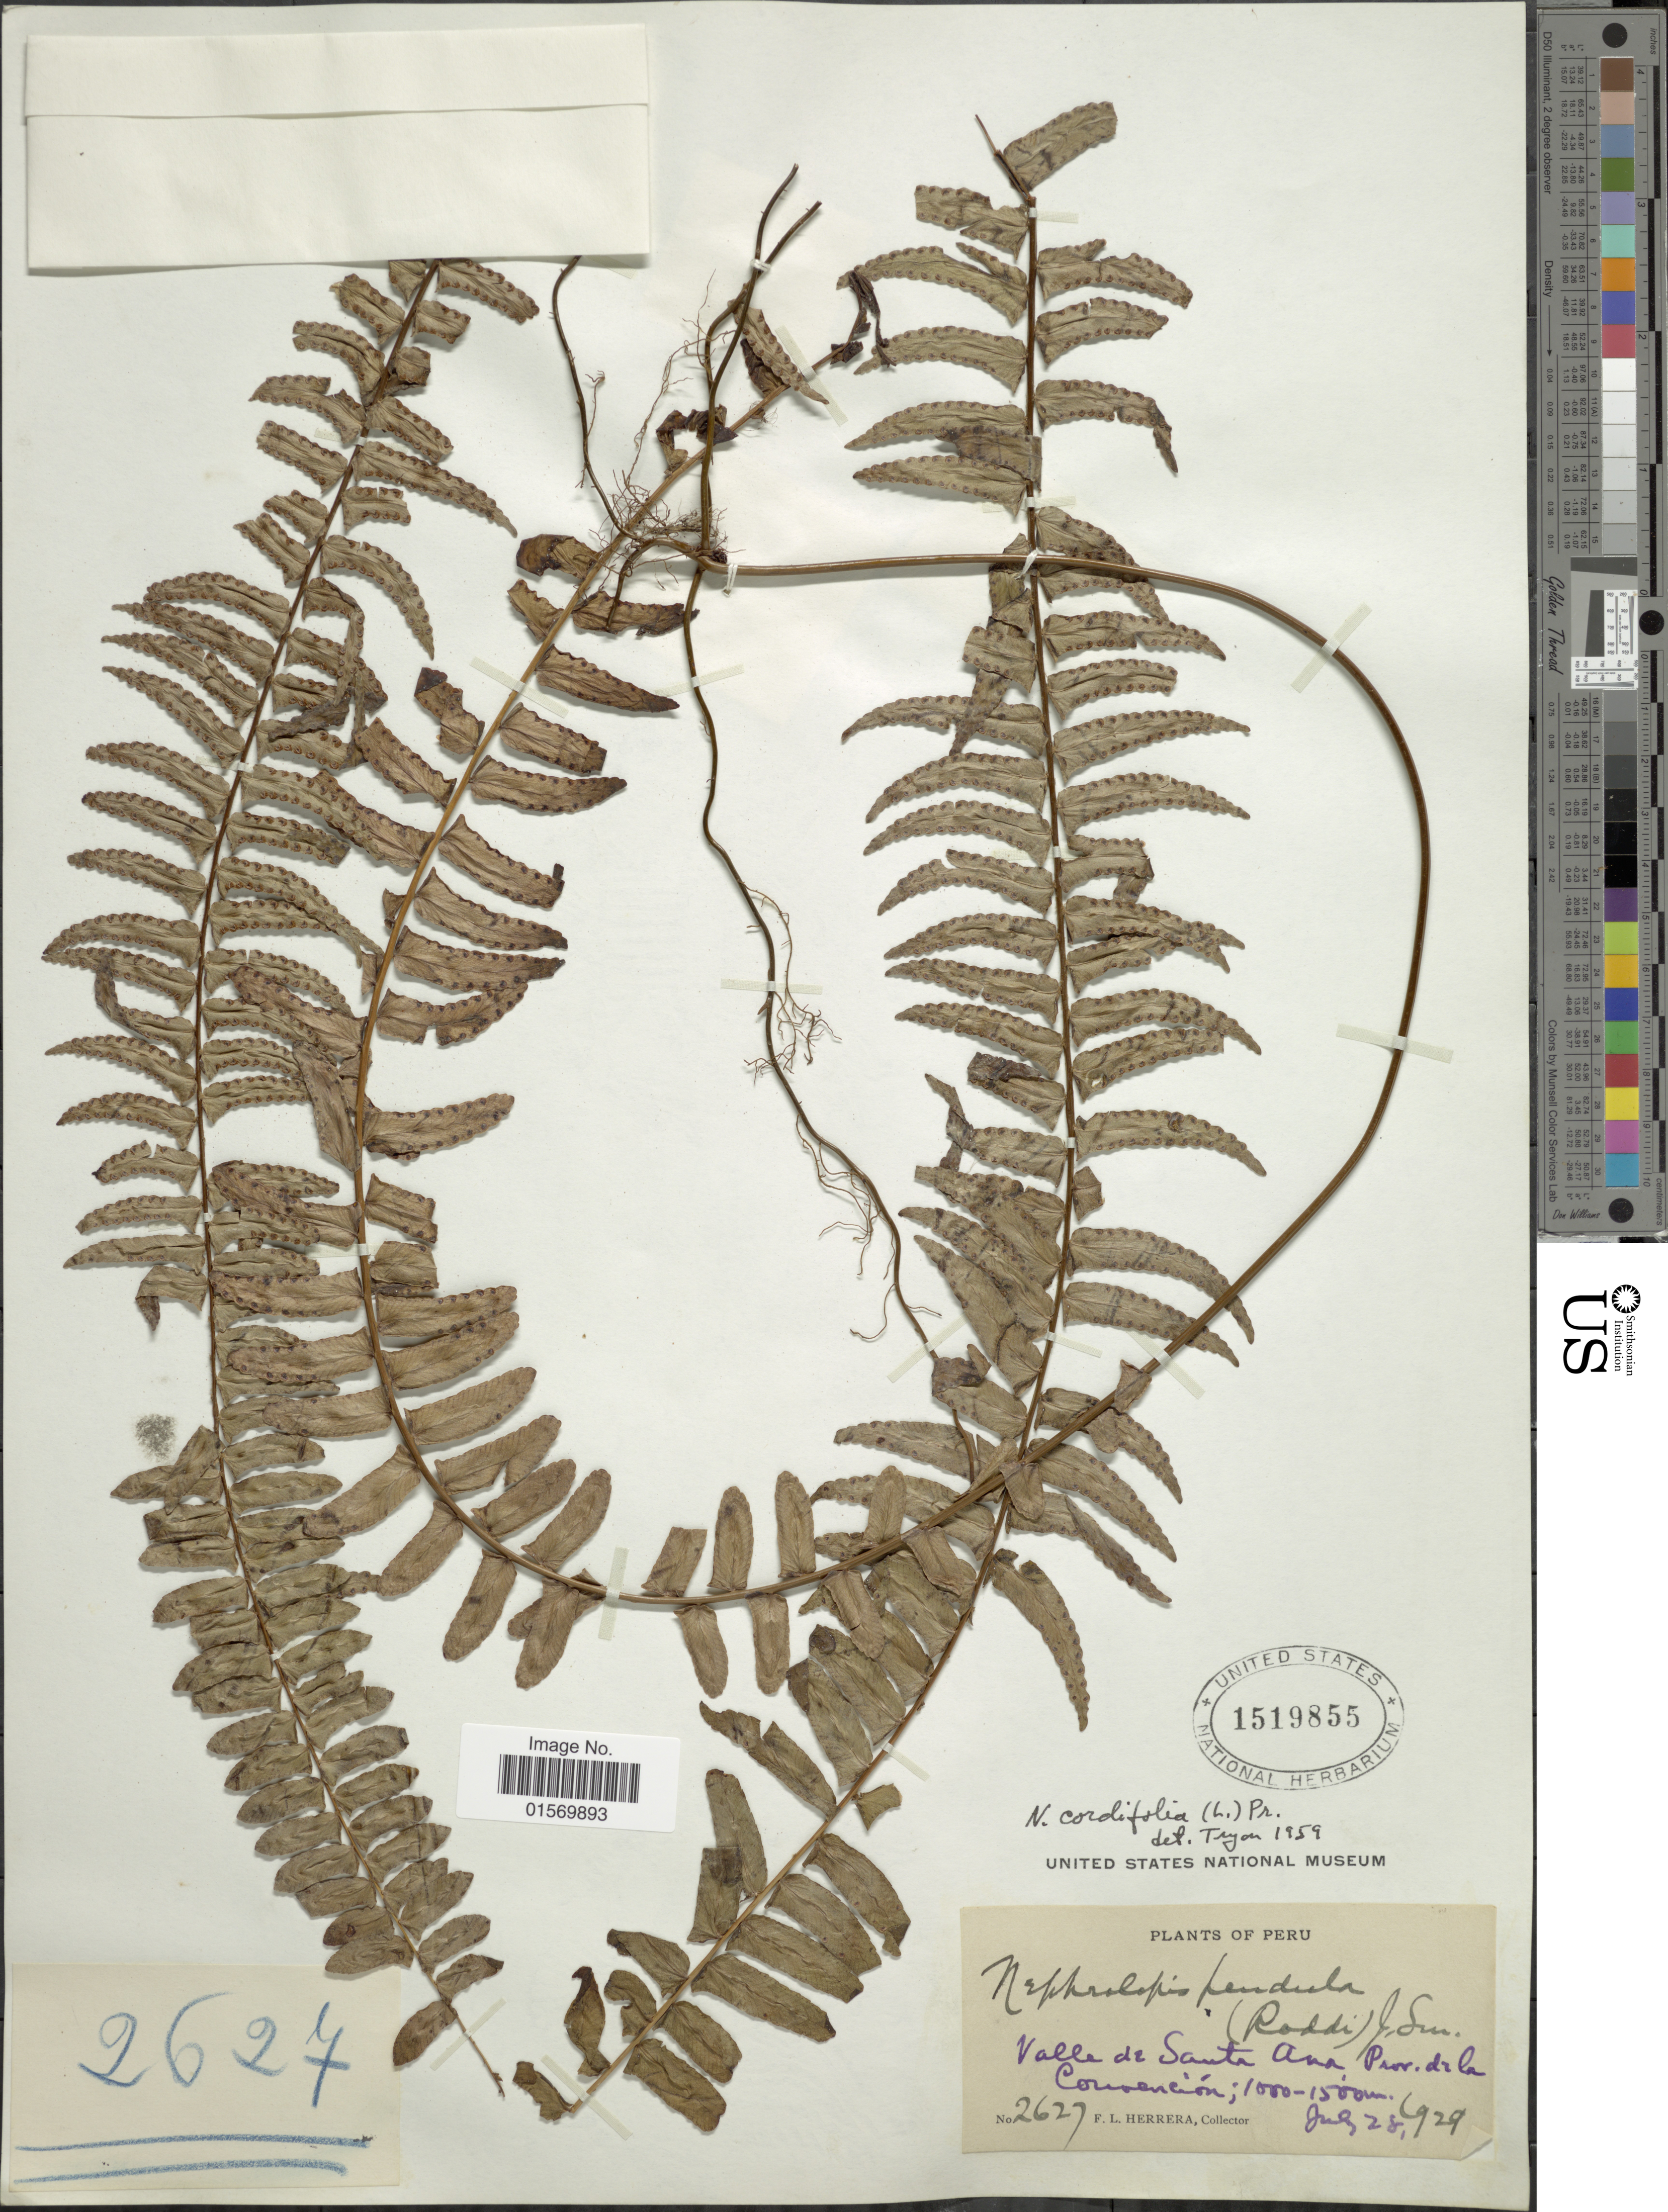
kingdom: Plantae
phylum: Tracheophyta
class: Polypodiopsida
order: Polypodiales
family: Nephrolepidaceae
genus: Nephrolepis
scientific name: Nephrolepis pendula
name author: (Raddi) J. Sm.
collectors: F. L. Herrera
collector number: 2627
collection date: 1929-07-28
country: Peru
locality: Valle de Santa Ana, Prov. de la Convención.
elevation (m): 1000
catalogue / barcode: US 1519855